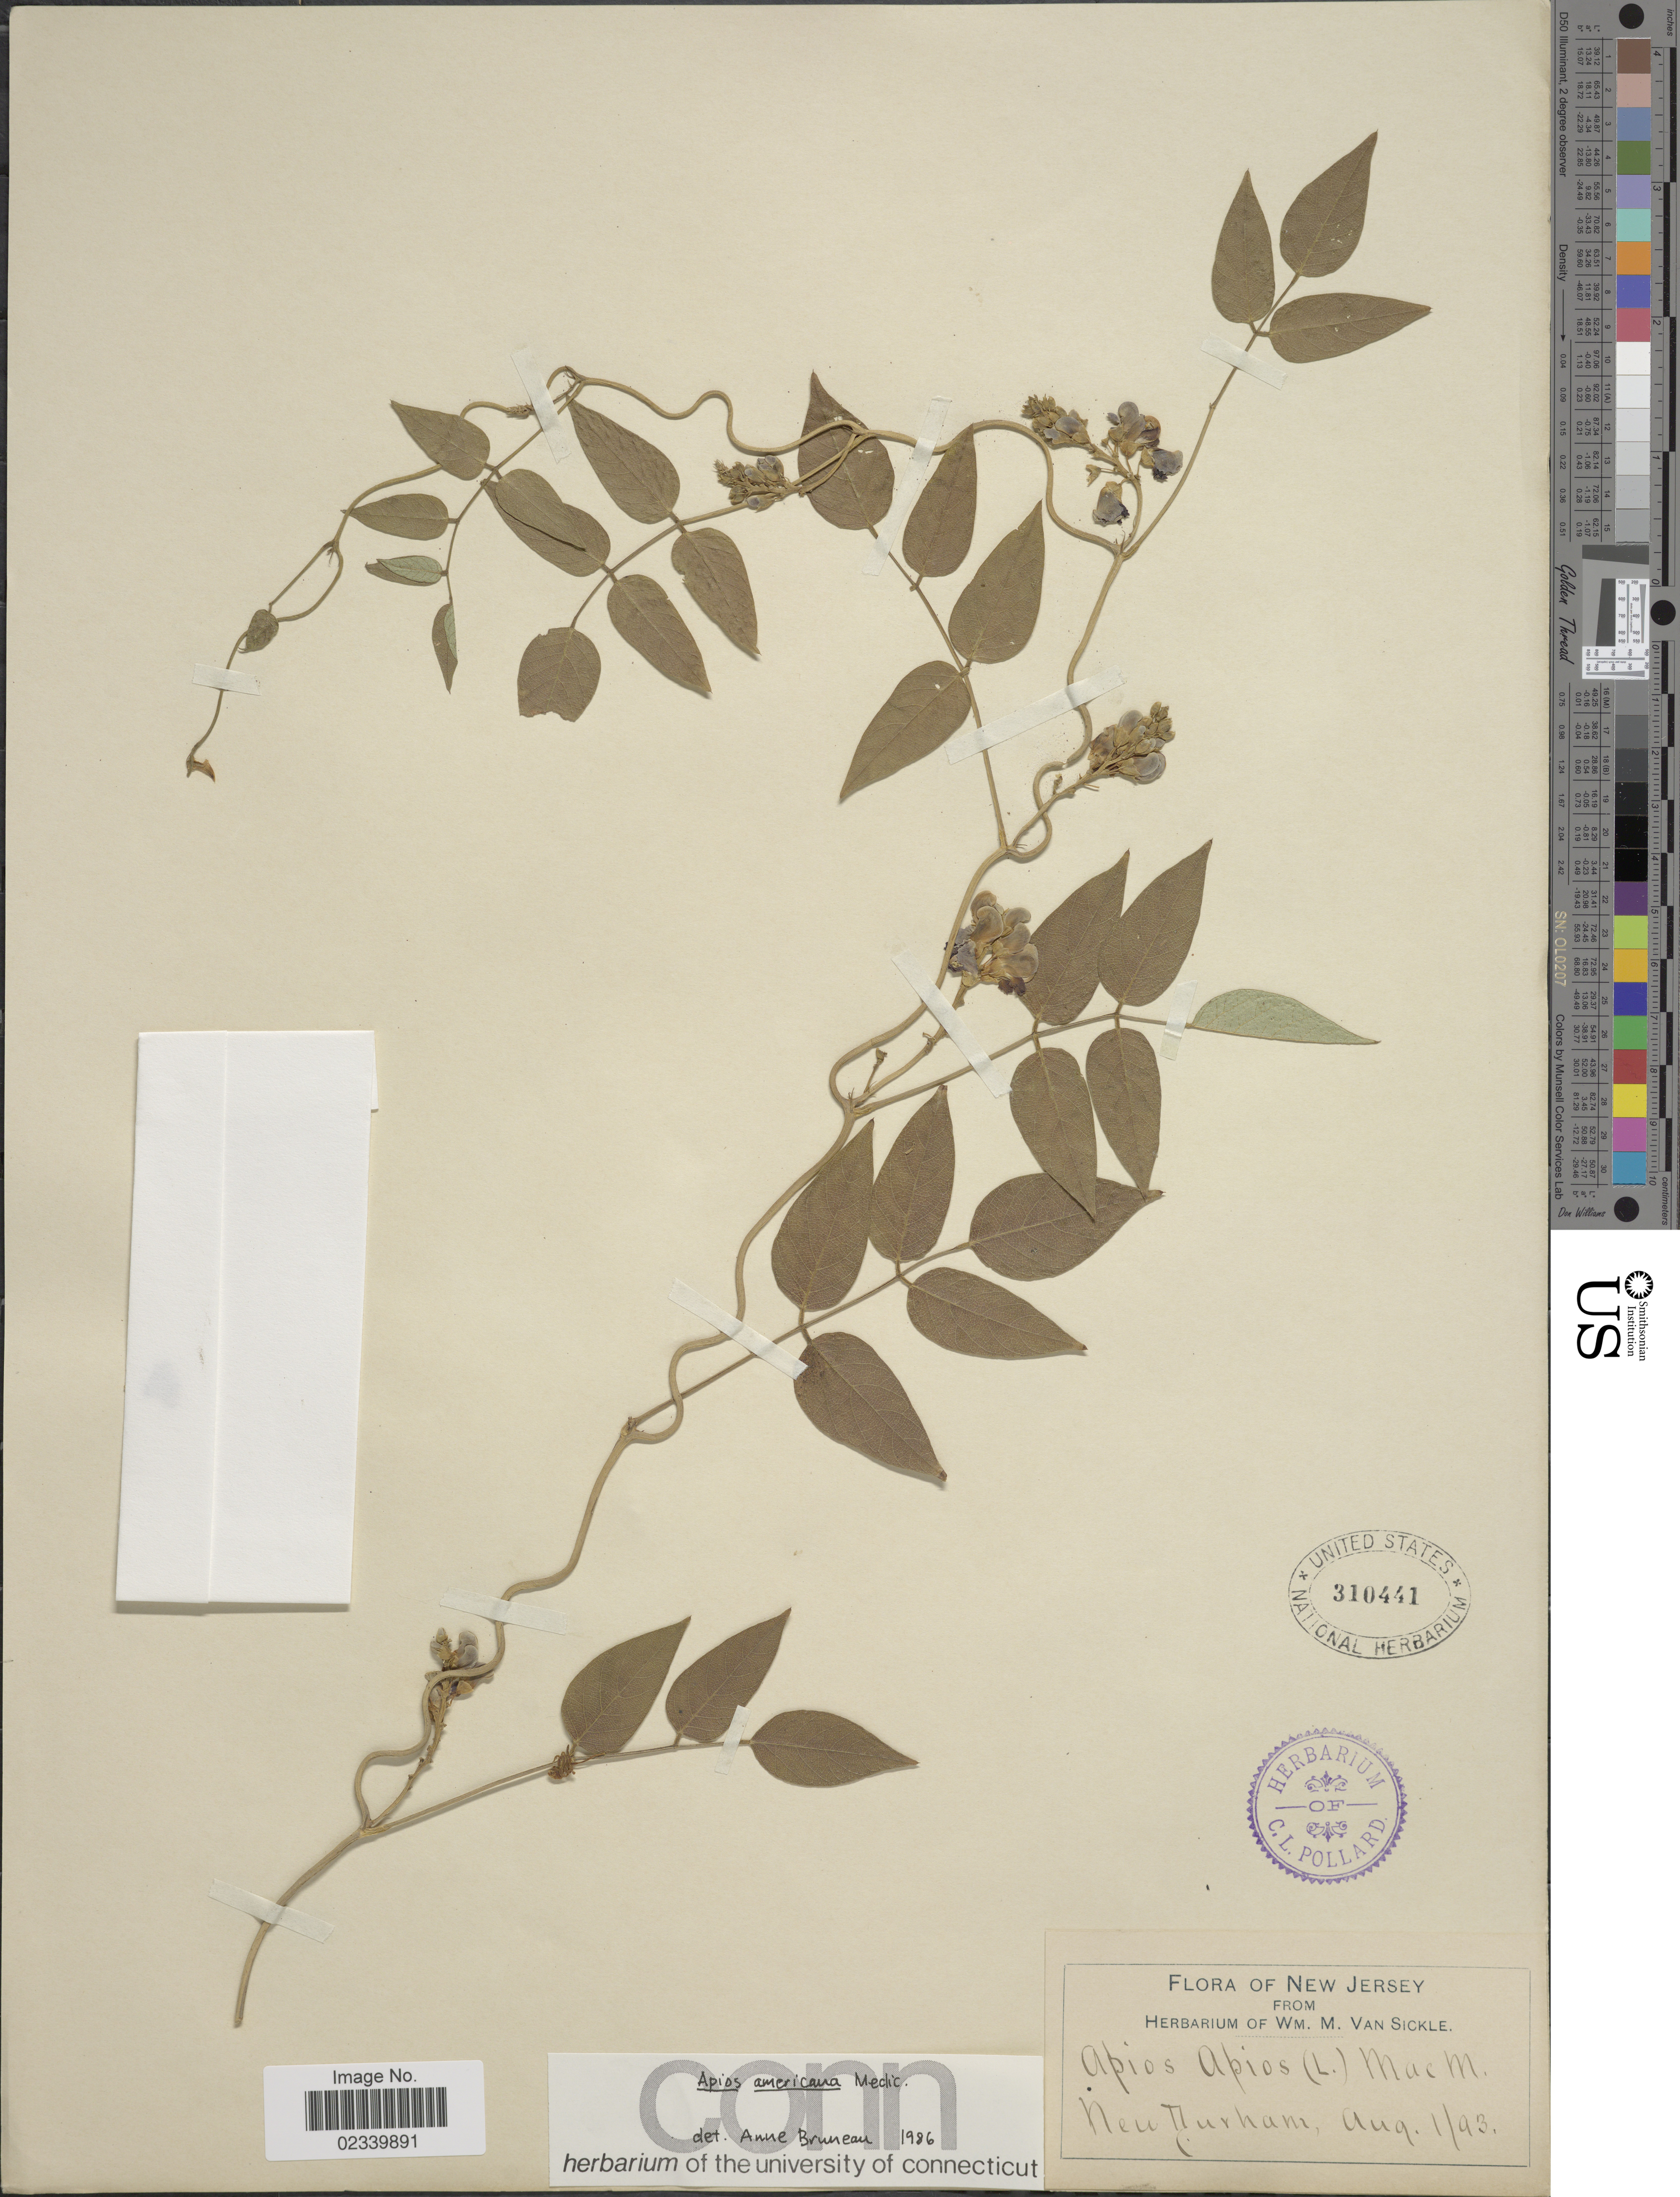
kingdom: Plantae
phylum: Tracheophyta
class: Magnoliopsida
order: Fabales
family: Fabaceae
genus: Apios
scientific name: Apios americana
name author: Medik.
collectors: ex herb. Wm. M. Van Sickle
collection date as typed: Transcribed d/m/y: 1/8/93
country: United States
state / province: New Jersey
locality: New Durham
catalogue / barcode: US 310441